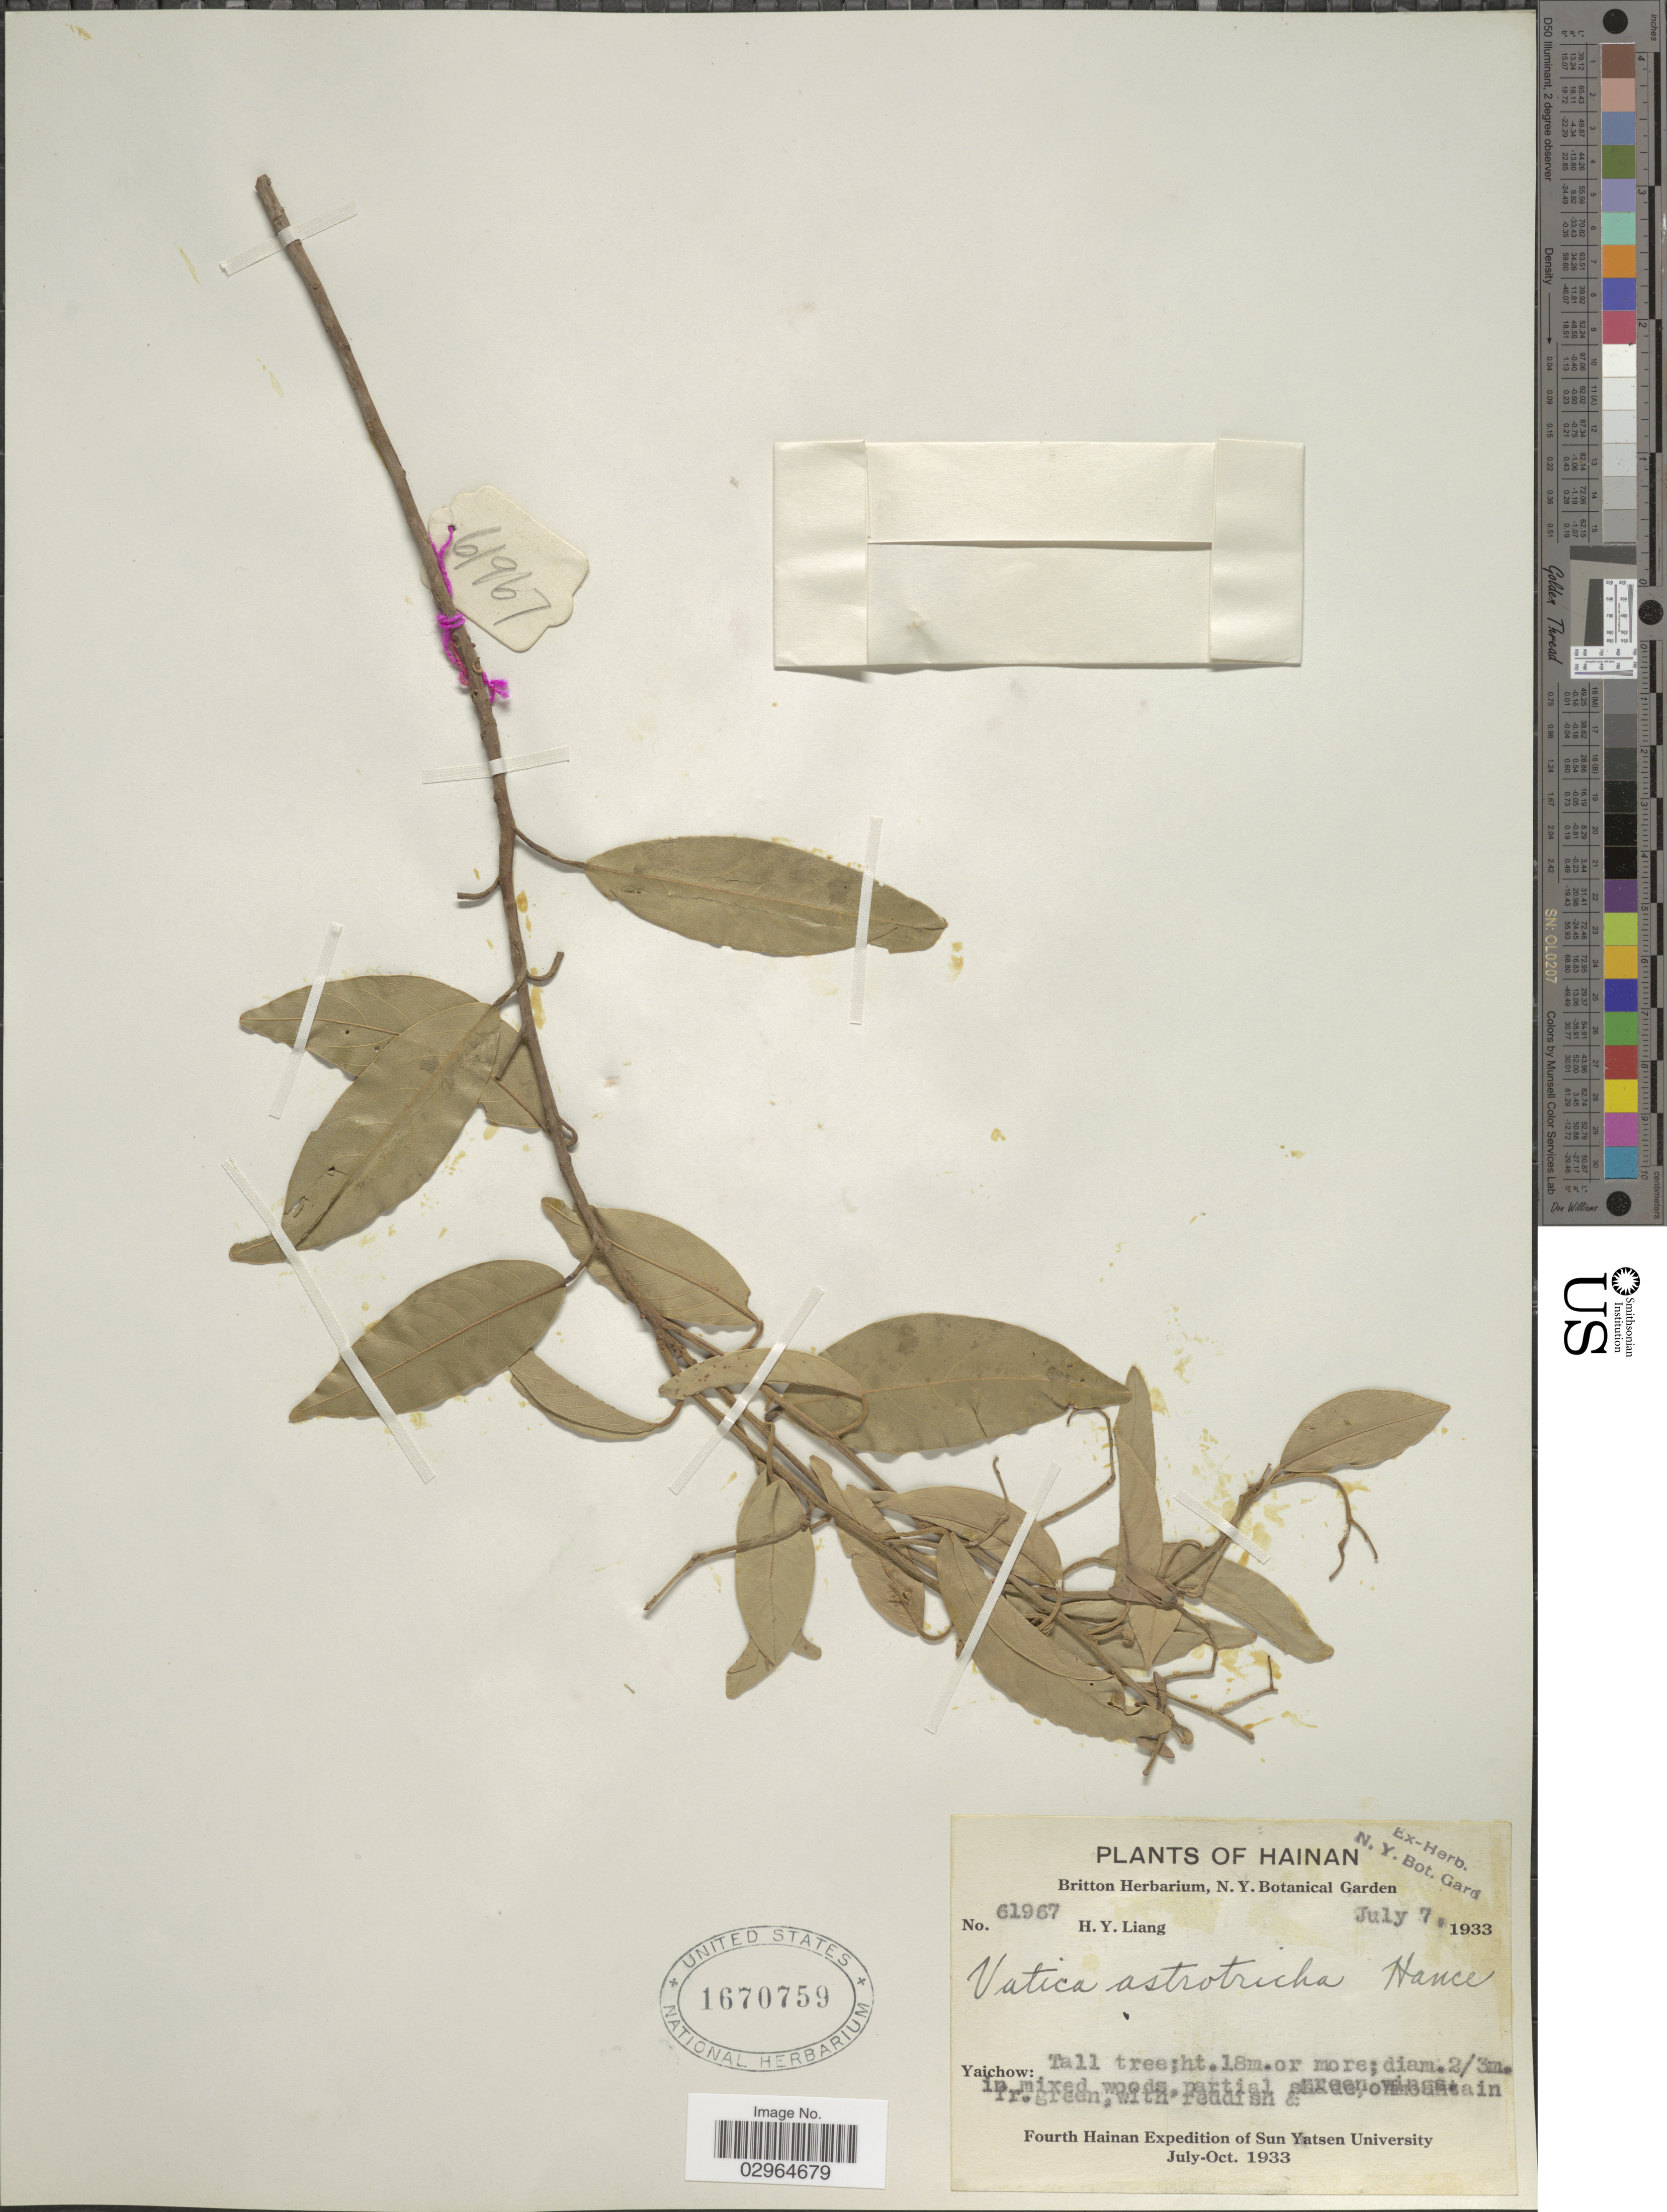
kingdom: Plantae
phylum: Tracheophyta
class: Magnoliopsida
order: Malvales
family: Dipterocarpaceae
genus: Vatica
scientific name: Vatica astrotricha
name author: Hance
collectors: H. Y. Liang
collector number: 61967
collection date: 1933-07-07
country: China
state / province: Hainan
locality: Yaichow.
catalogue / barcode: US 1670759